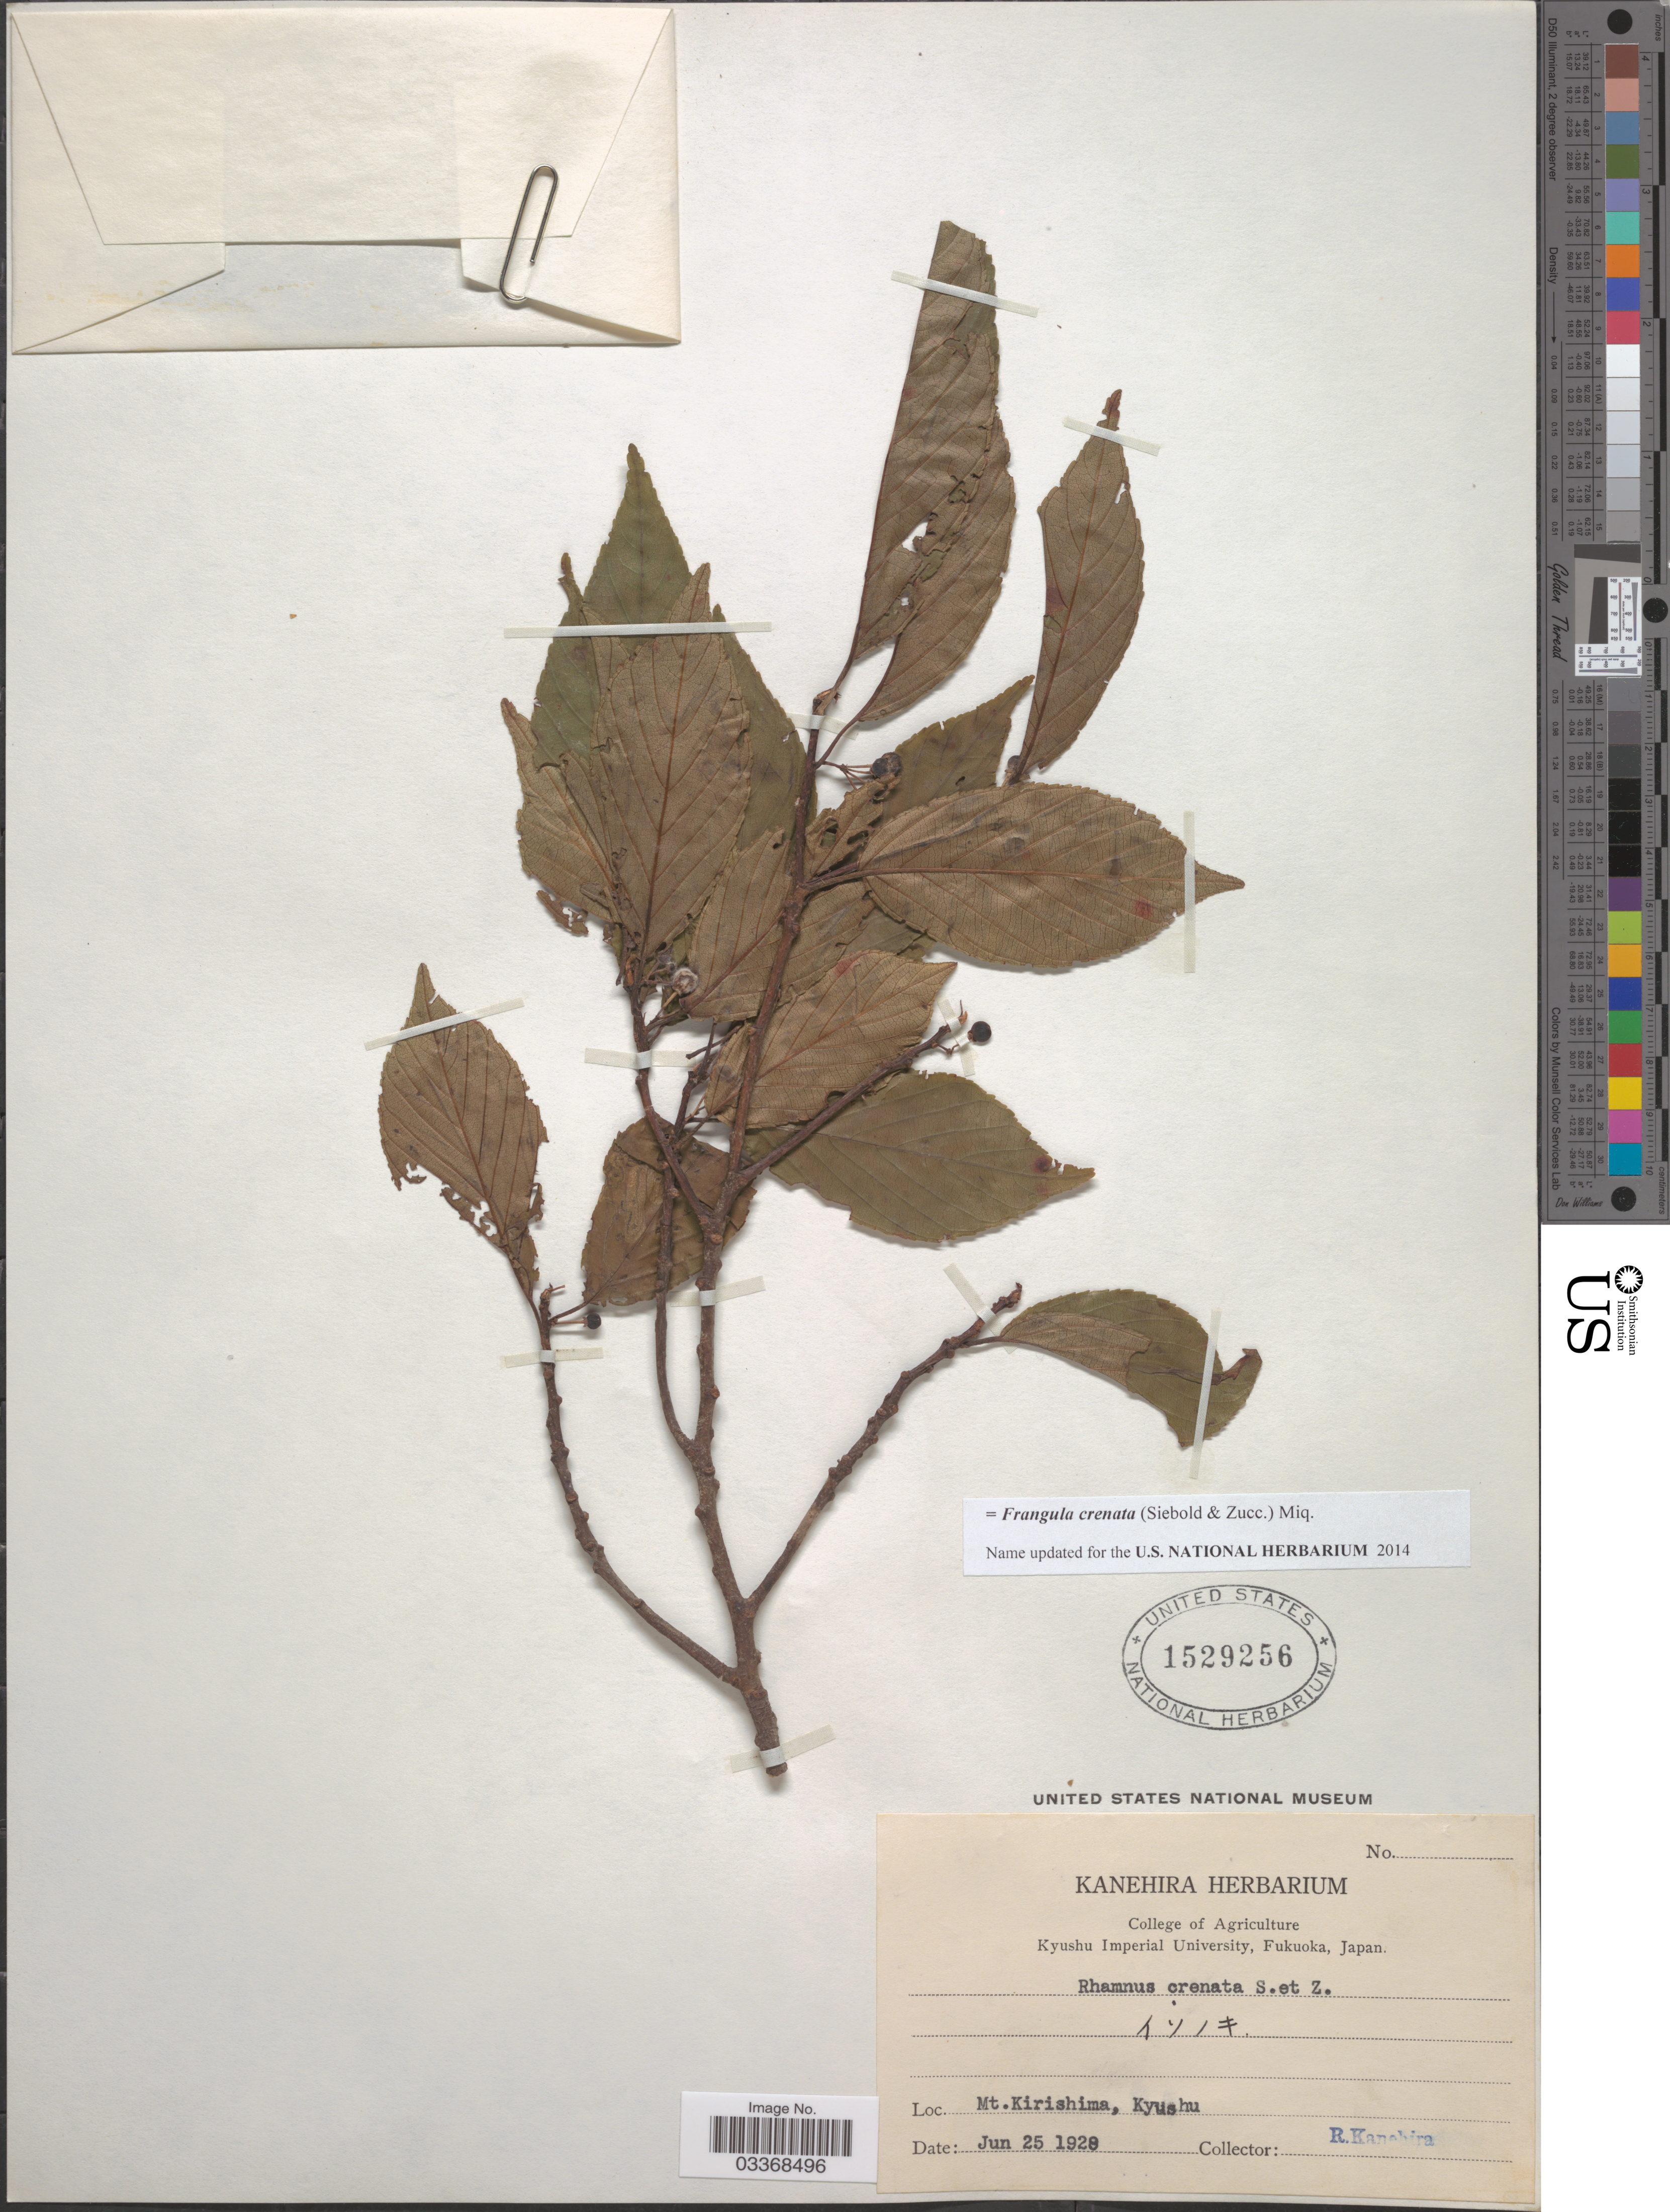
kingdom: Plantae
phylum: Tracheophyta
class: Magnoliopsida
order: Rosales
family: Rhamnaceae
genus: Frangula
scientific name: Frangula crenata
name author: (Siebold & Zucc.) Miq.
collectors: R. Kanehira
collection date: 1928-06-25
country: Japan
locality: Mt. Kirishima, Kyushu.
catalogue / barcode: US 1529256